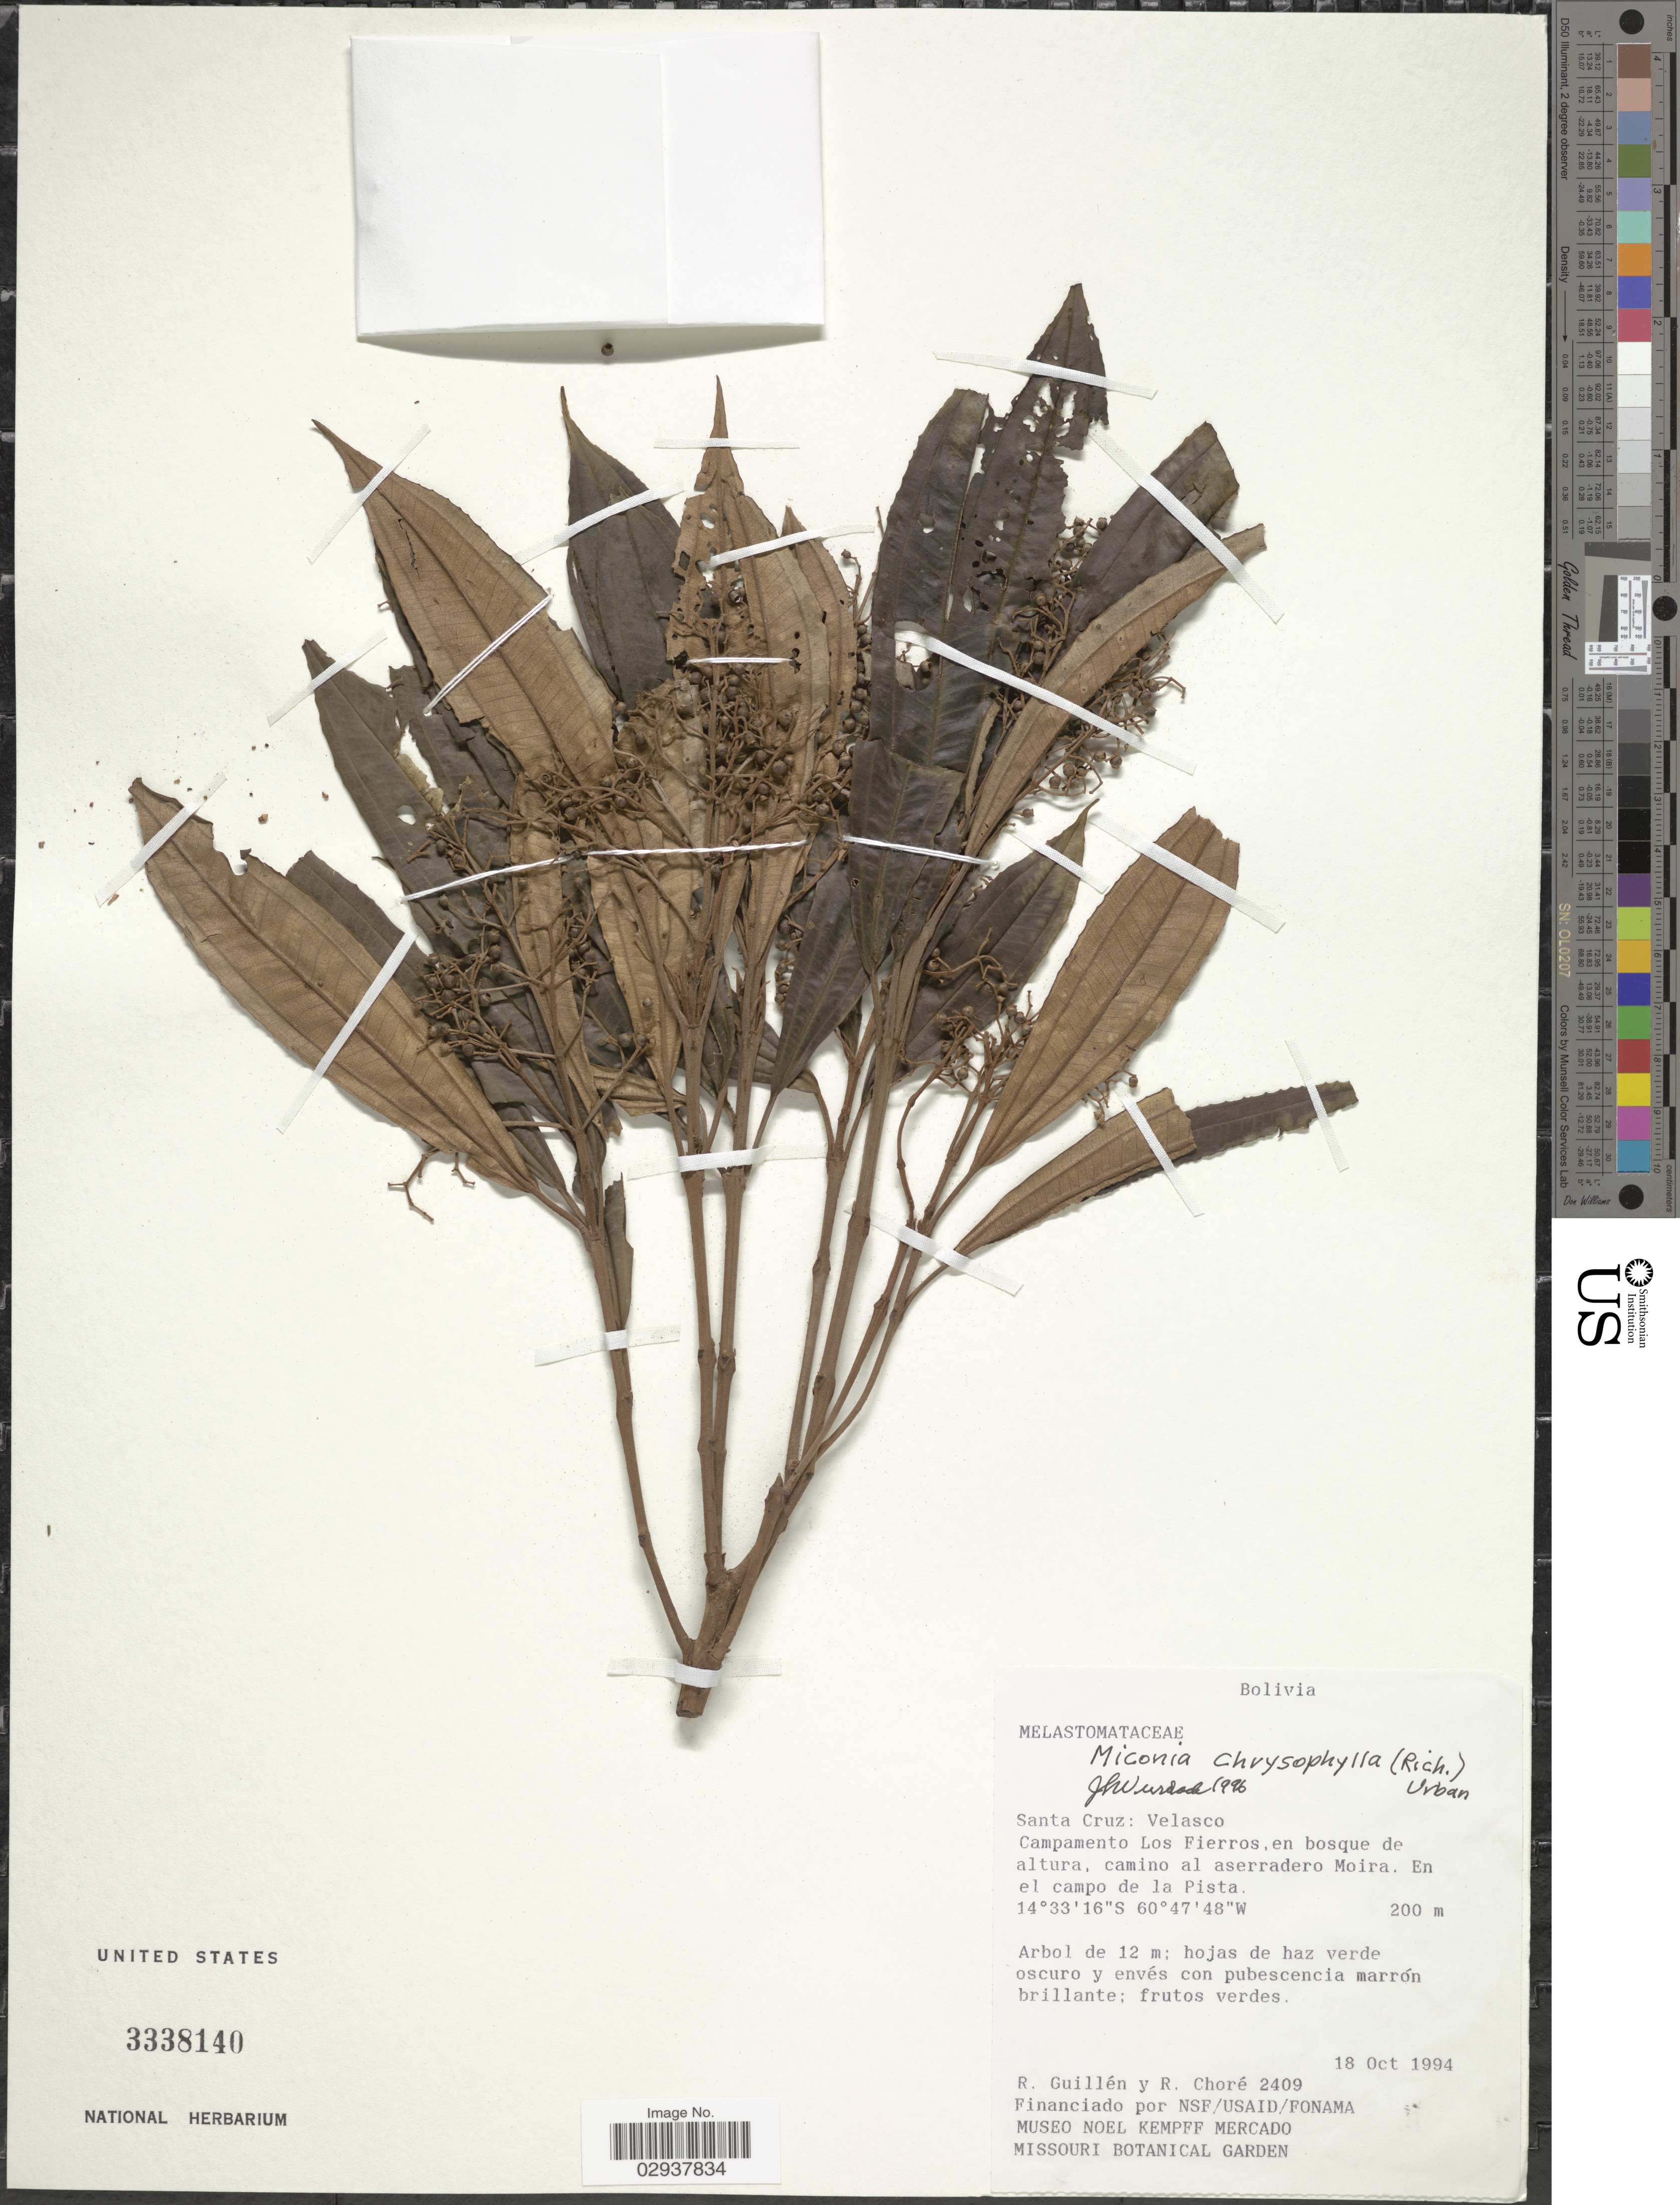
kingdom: Plantae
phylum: Tracheophyta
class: Magnoliopsida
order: Myrtales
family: Melastomataceae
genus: Miconia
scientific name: Miconia chrysophylla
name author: (Rich.) Urb.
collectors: R. Guillen & R. Choré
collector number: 2409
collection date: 1994-10-18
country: Bolivia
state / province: Santa Cruz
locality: Velasco. Campamento Los Fierros, en bosque de altura, camino al aserradero Moira. En el campo de la Pista.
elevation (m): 200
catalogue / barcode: US 3338140